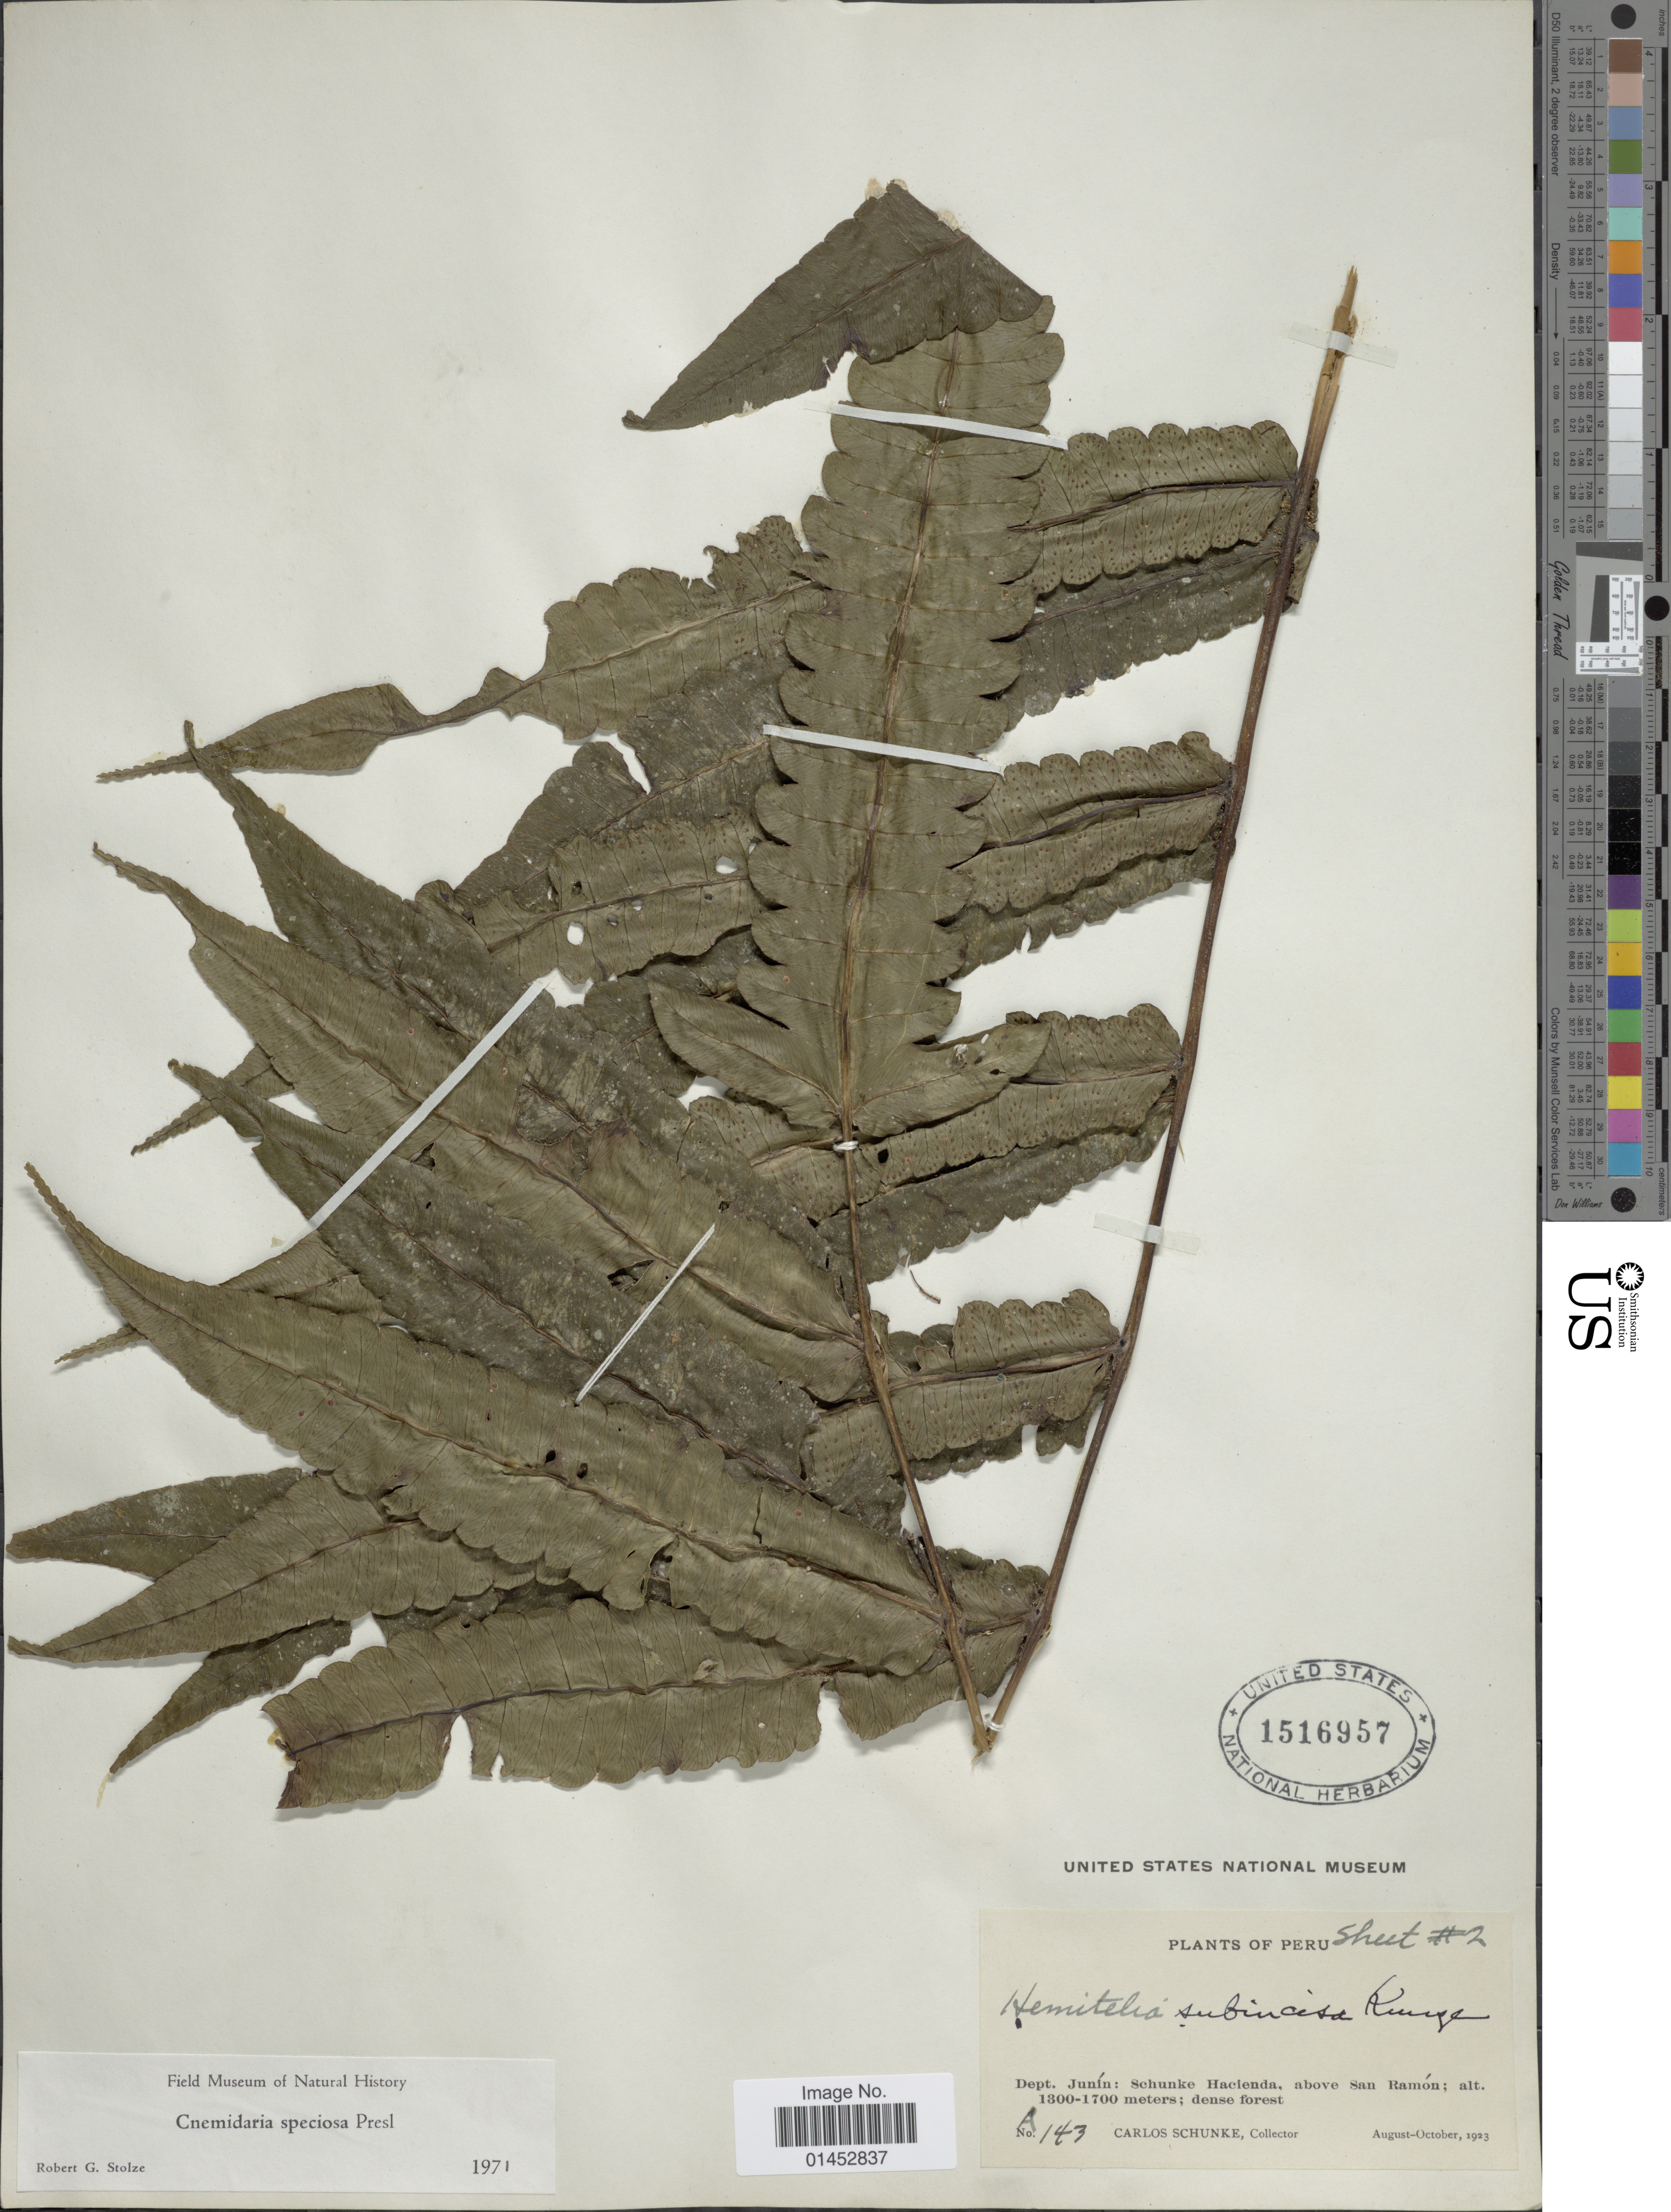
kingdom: Plantae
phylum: Tracheophyta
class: Polypodiopsida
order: Cyatheales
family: Cyatheaceae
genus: Cyathea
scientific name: Cyathea speciosa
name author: Humb. & Bonpl. ex Willd.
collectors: C. Schunke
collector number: A 143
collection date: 1923-08/1923-10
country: Peru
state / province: Junín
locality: Dept. Junín: Schunke Hacienda, above San Ramón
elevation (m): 1300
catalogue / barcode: US 1516957